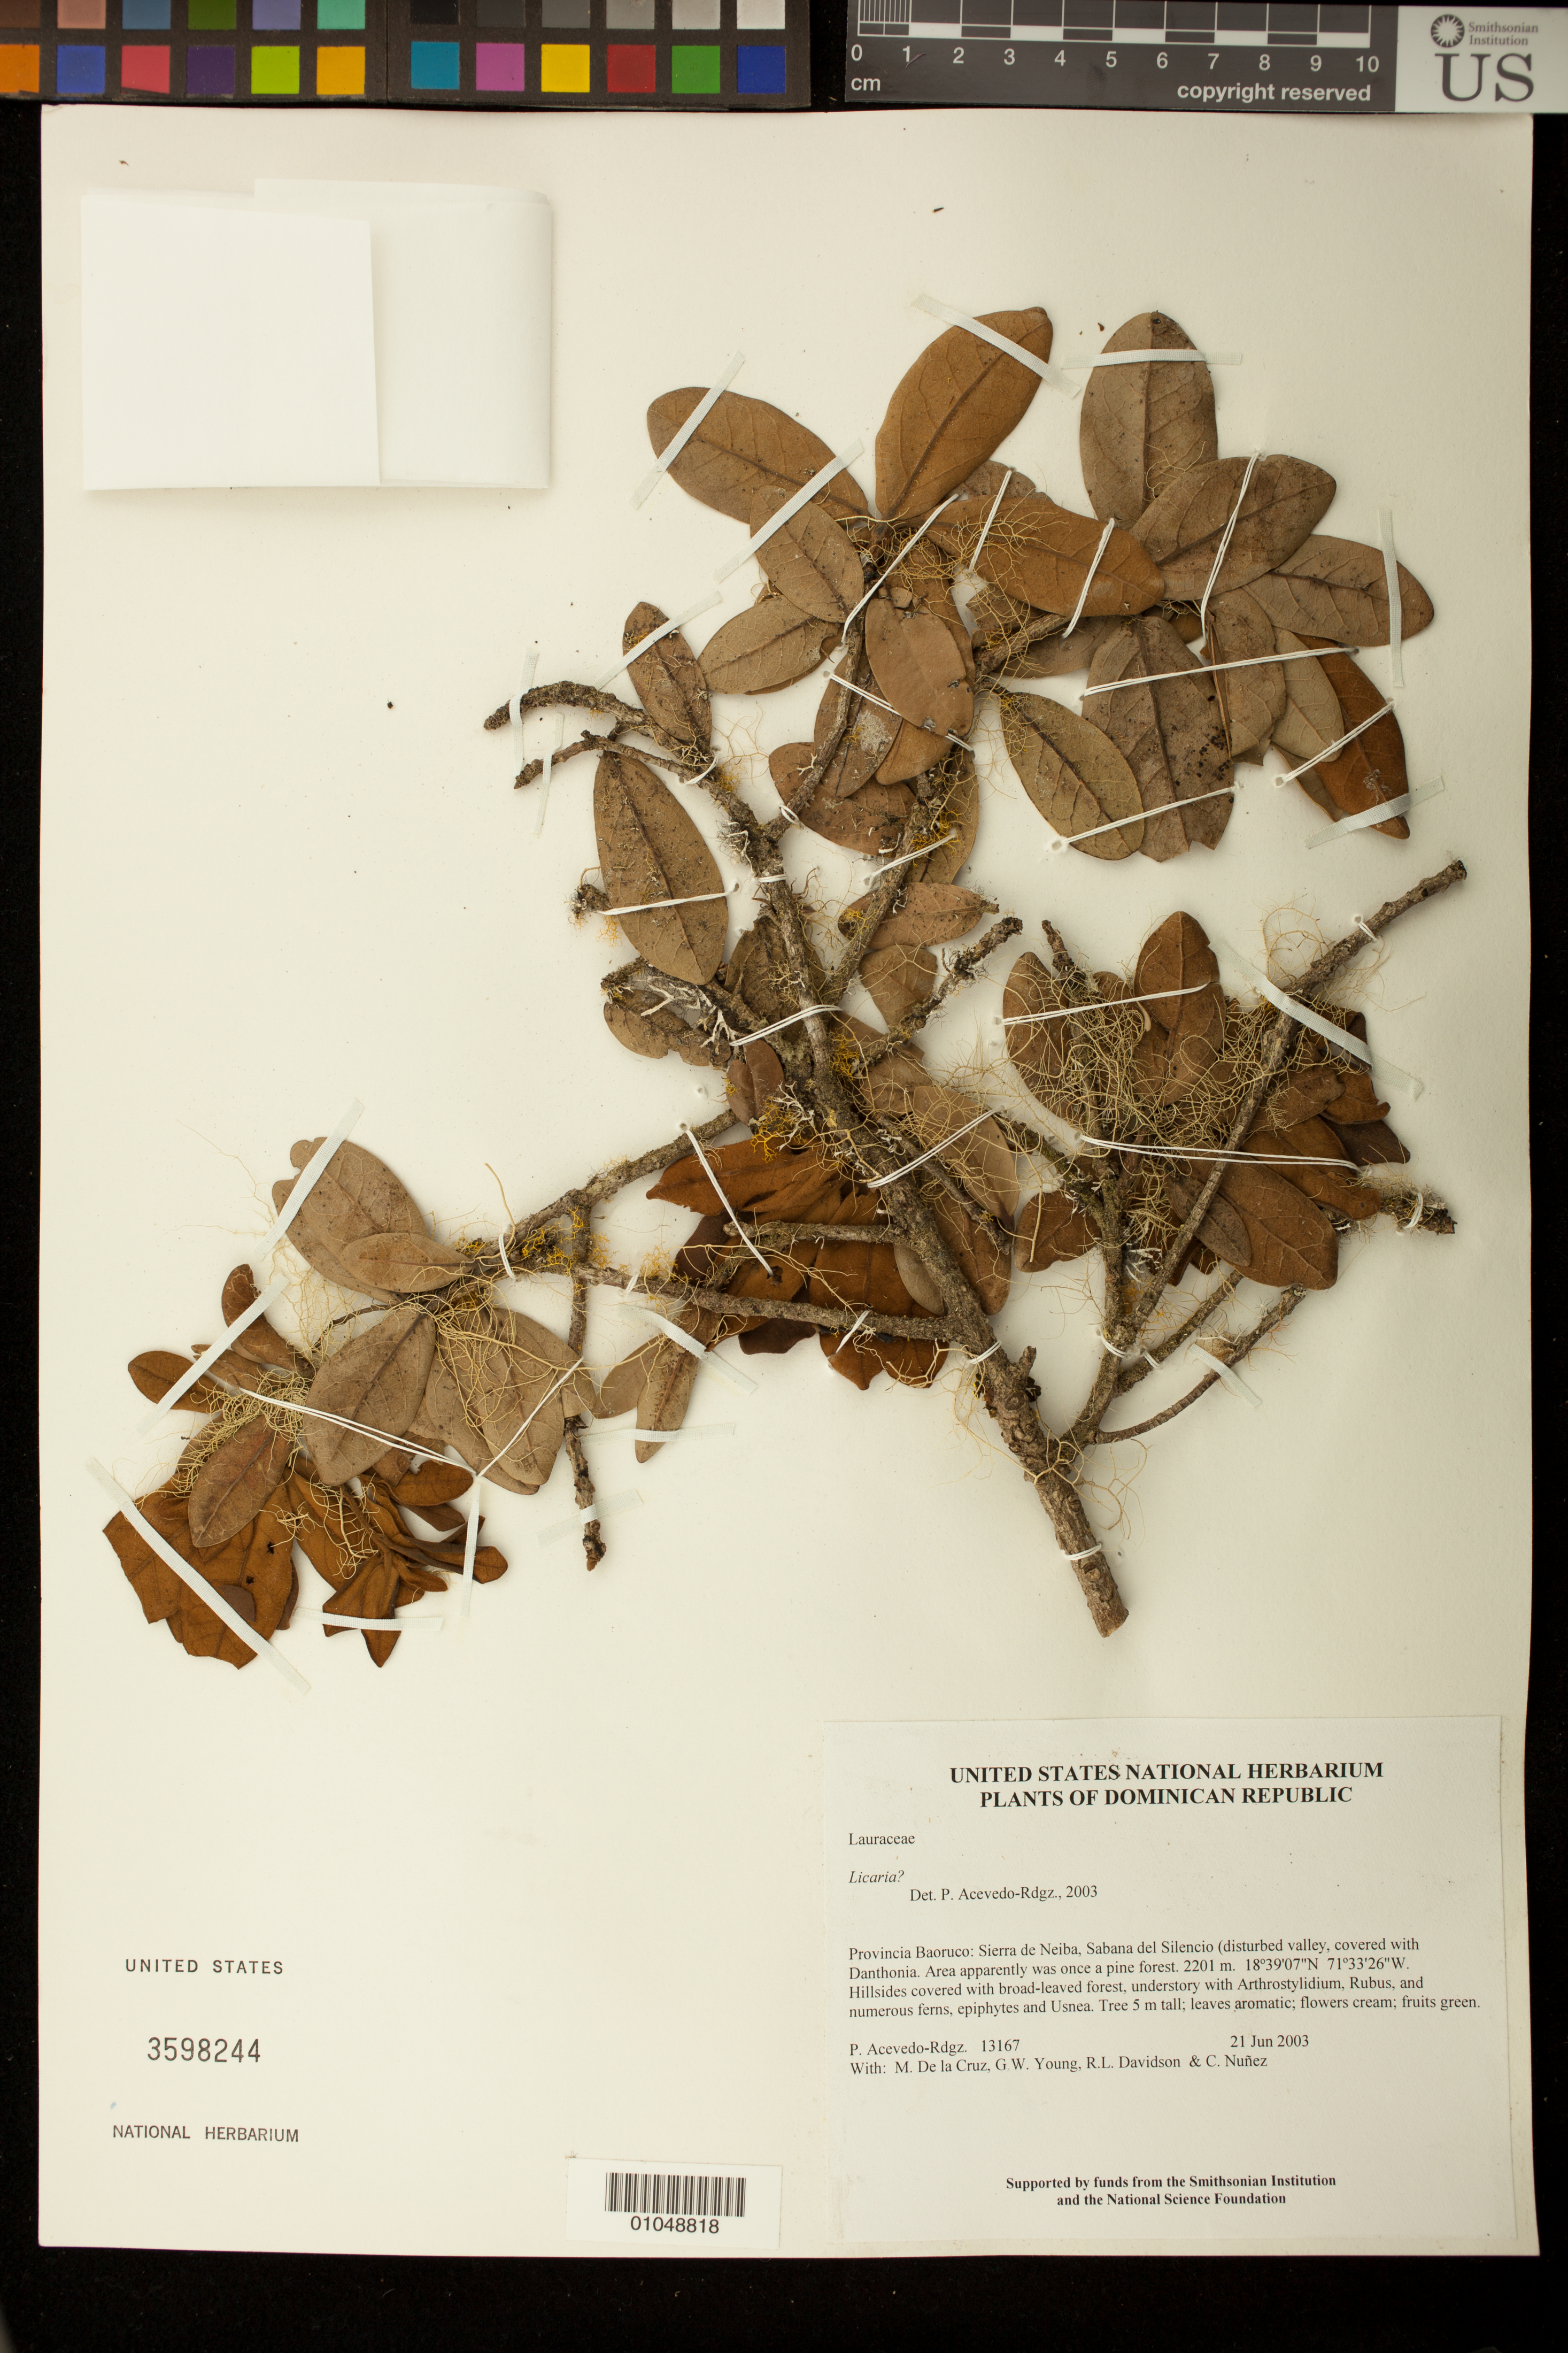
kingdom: Plantae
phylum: Tracheophyta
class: Magnoliopsida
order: Laurales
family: Lauraceae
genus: Ocotea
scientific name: Ocotea athroanthes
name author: C.K. Allen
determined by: Acevedo-Rodriguez, P., (US), Smithsonian Institution - National Museum of Natural History (UNITED STATES)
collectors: P. Acevedo-Rodr., M. de la Cruz, J. Rawlins, G. Young, R. Davidson & C. Nunez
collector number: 13167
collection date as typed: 21 Jun 2003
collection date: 2003-06-21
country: Dominican Republic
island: Hispaniola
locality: Provincia Baoruco: Sierra de Neiba, Sabana del Silencio (disturbed valley, covered with Danthonia. Area apparently was once a pine forest.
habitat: Hillsides covered with broad-leaved forest, understory with Arthrostylidium, Rubus, and numerous ferns, epiphytes and Usnea.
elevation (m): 2201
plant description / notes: US, MO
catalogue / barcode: US 3598244